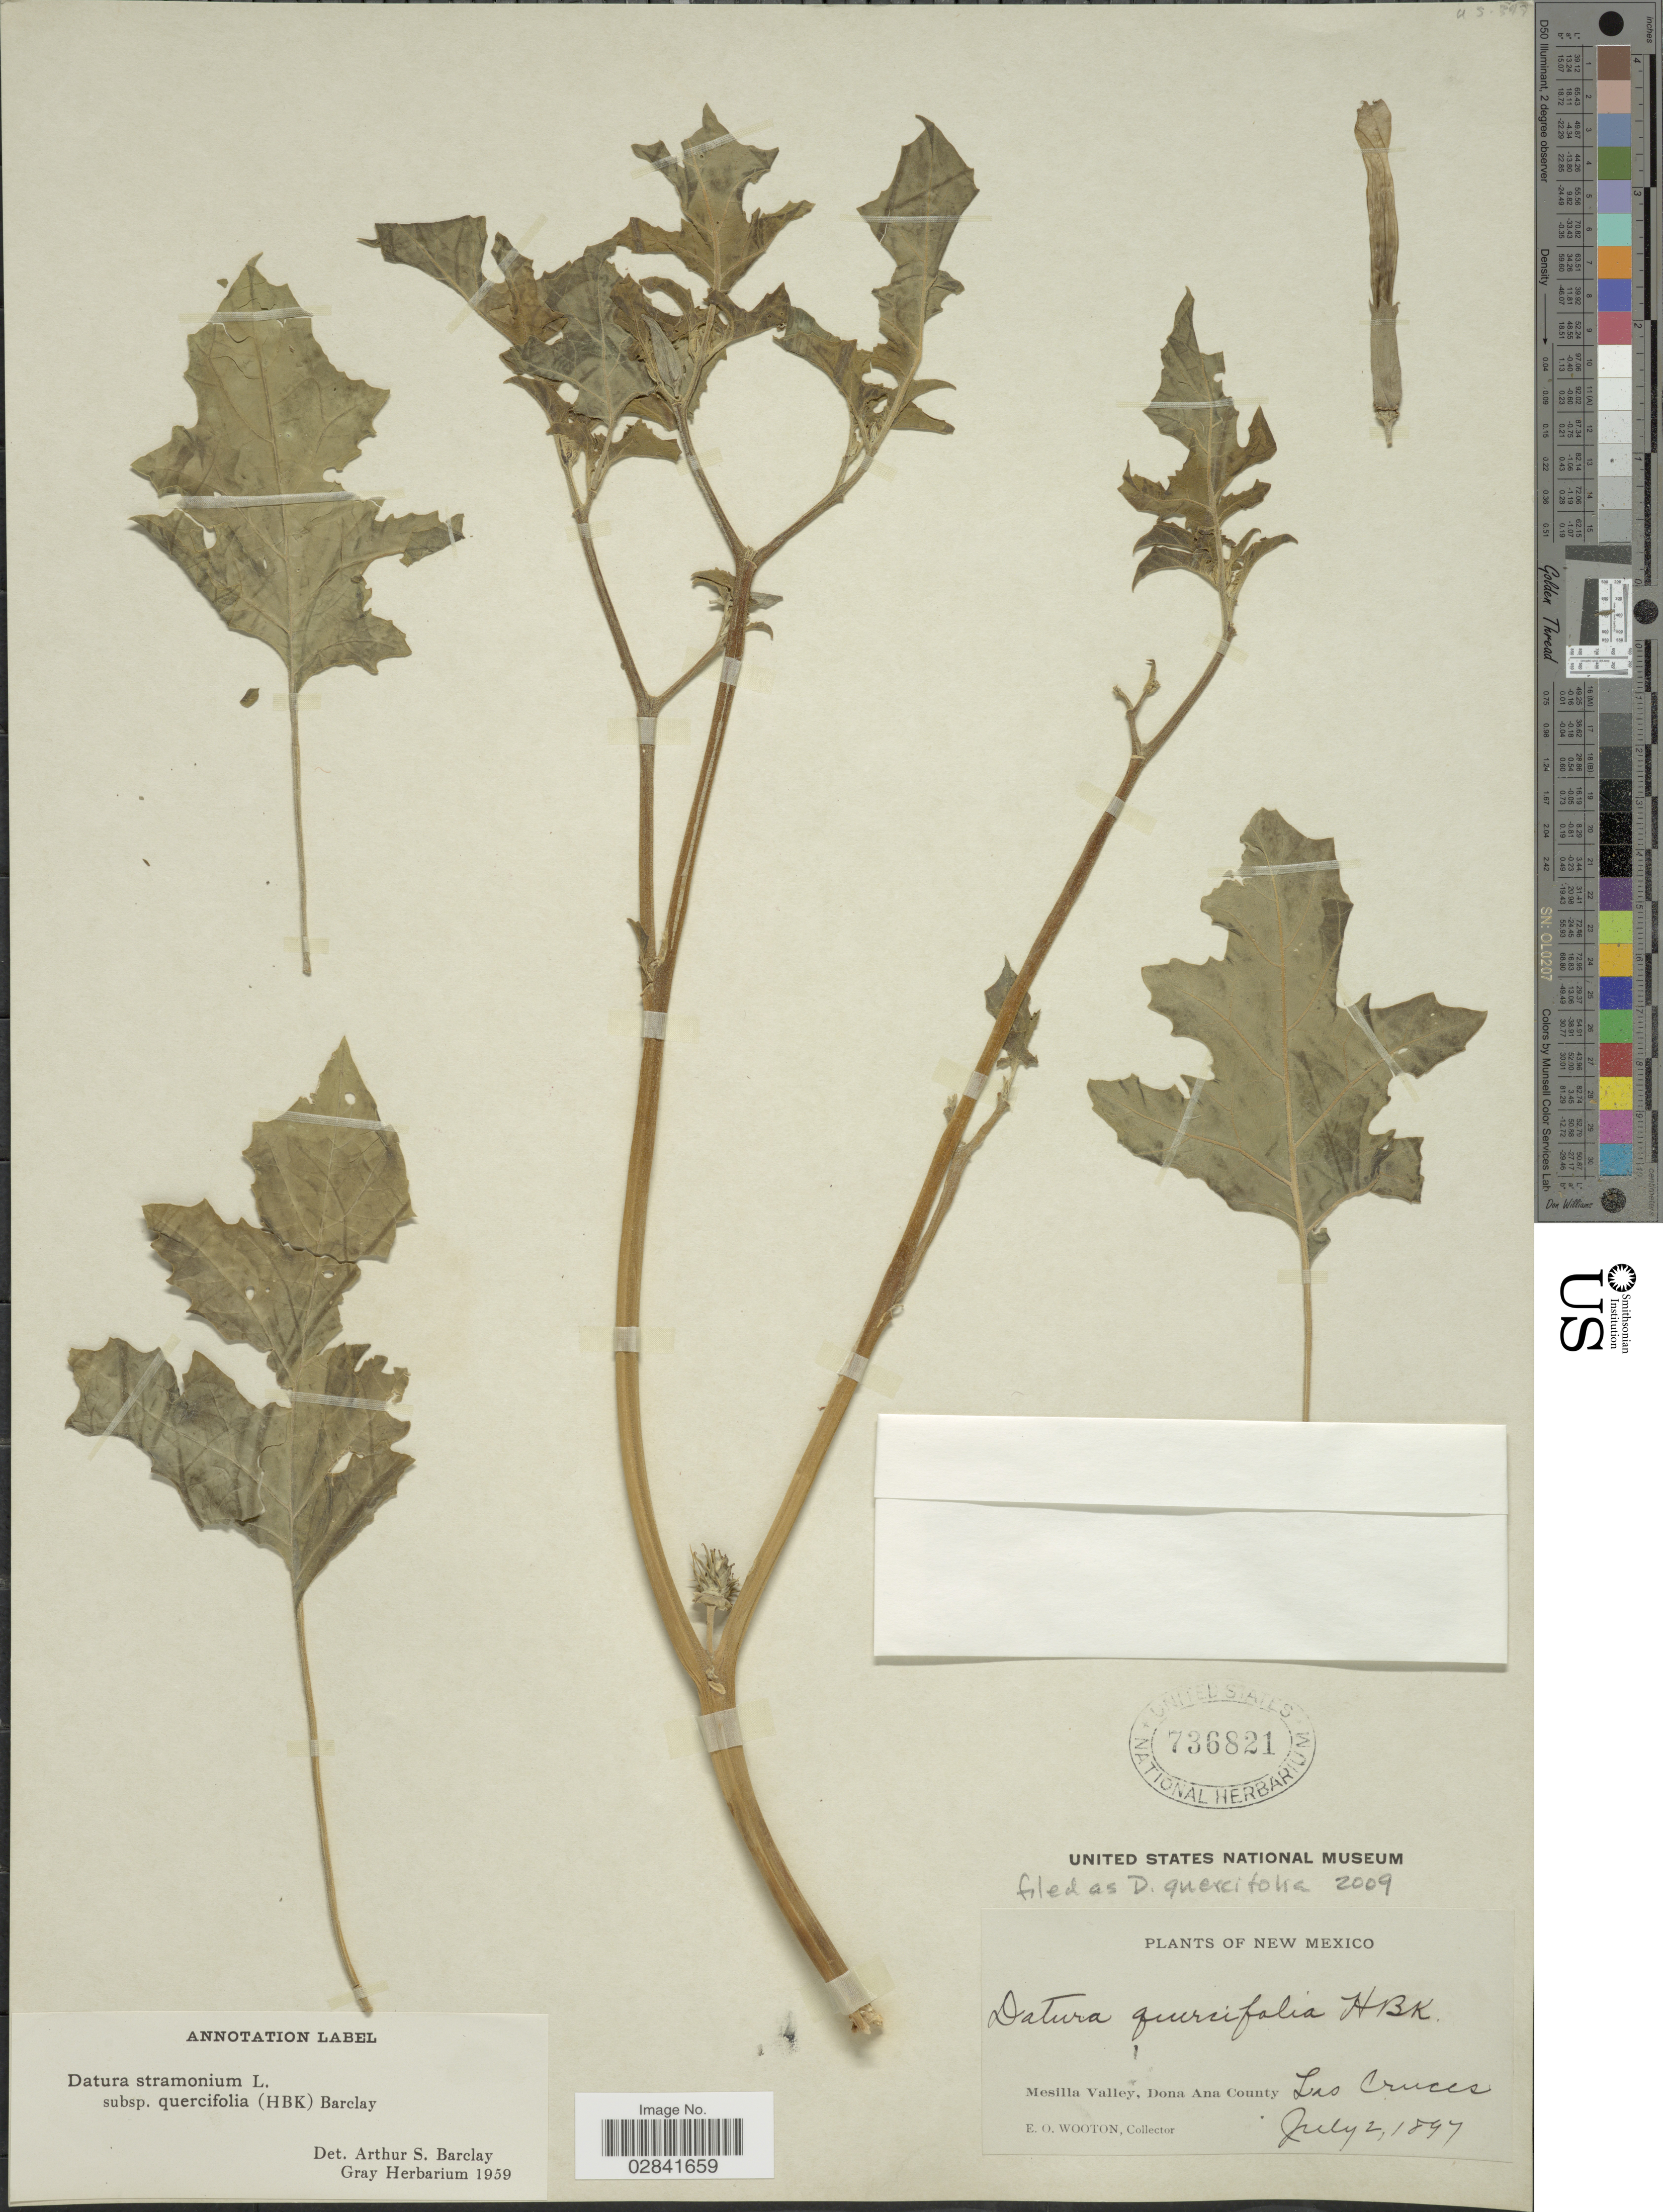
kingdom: Plantae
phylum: Tracheophyta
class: Magnoliopsida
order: Solanales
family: Solanaceae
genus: Datura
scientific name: Datura quercifolia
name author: Kunth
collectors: E. O. Wooton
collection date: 1897-07-02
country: United States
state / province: New Mexico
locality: Mesilla Valley, Dona Ana County. Las Cruces.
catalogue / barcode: US 736821